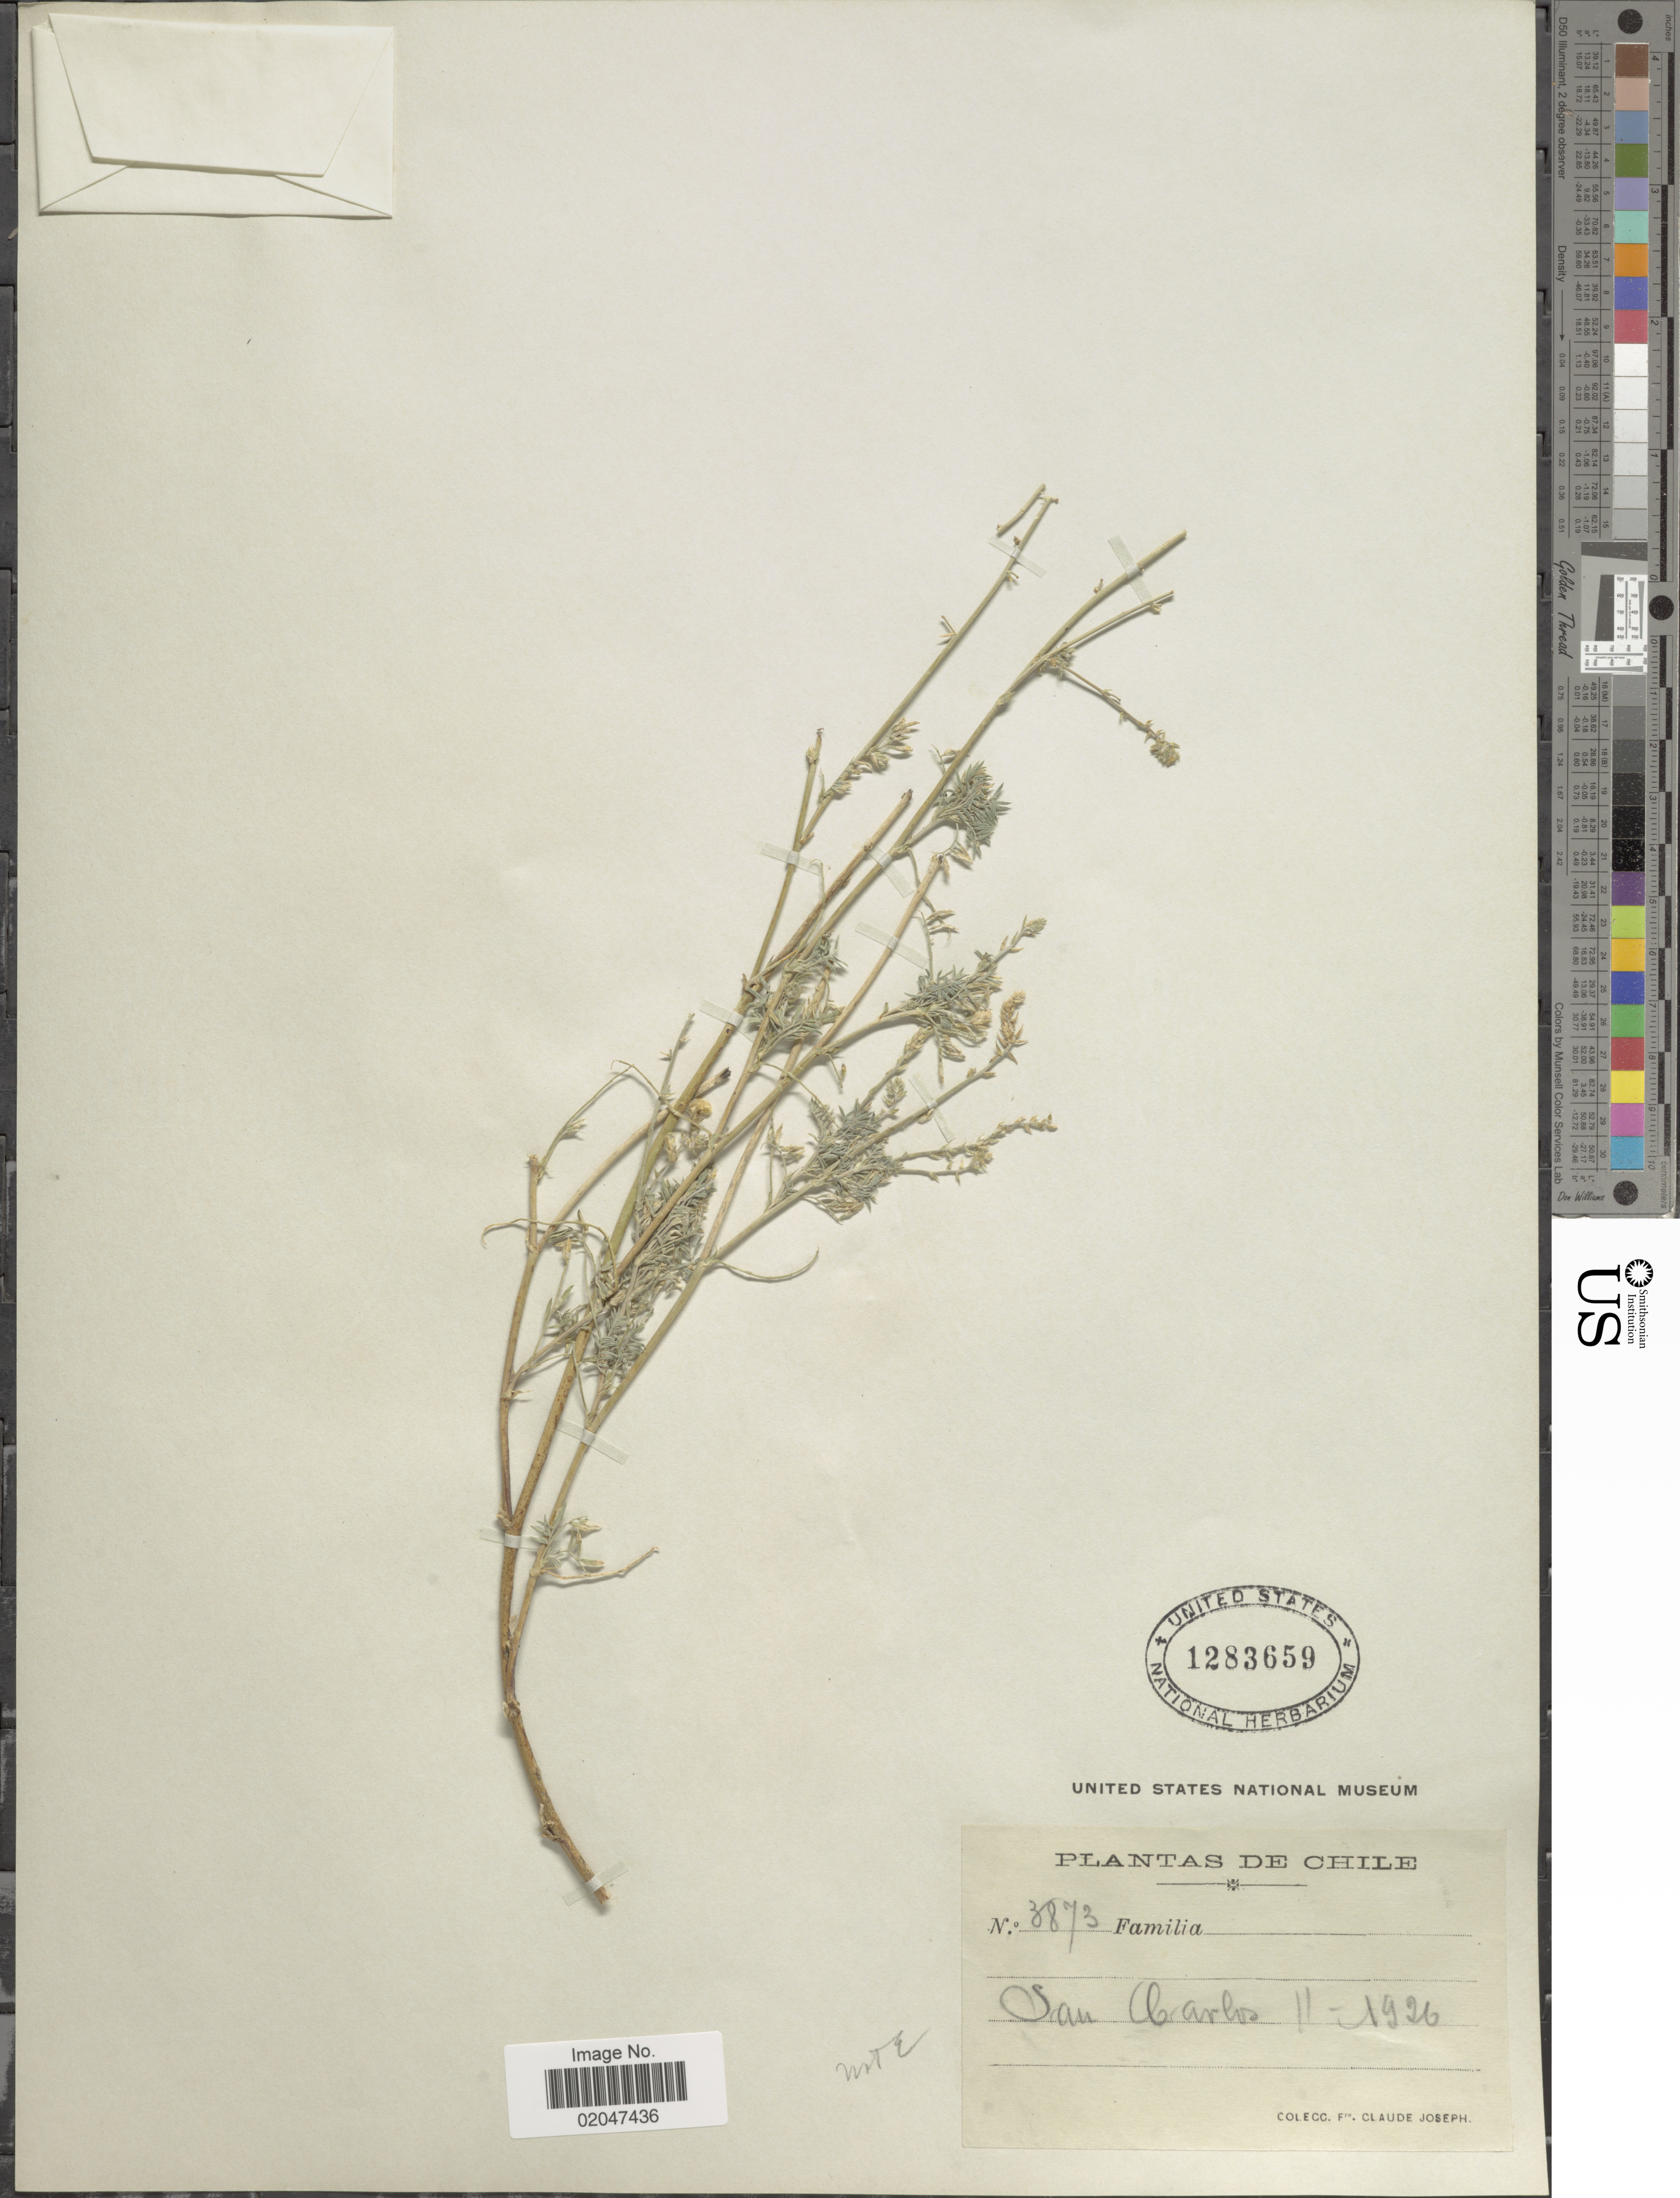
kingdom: Plantae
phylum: Tracheophyta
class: Magnoliopsida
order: Fabales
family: Fabaceae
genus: Adesmia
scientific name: Adesmia sp.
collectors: Bro. Claude-Joseph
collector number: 3873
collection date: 1926-11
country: Chile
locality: San Carlos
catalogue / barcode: US 1283659